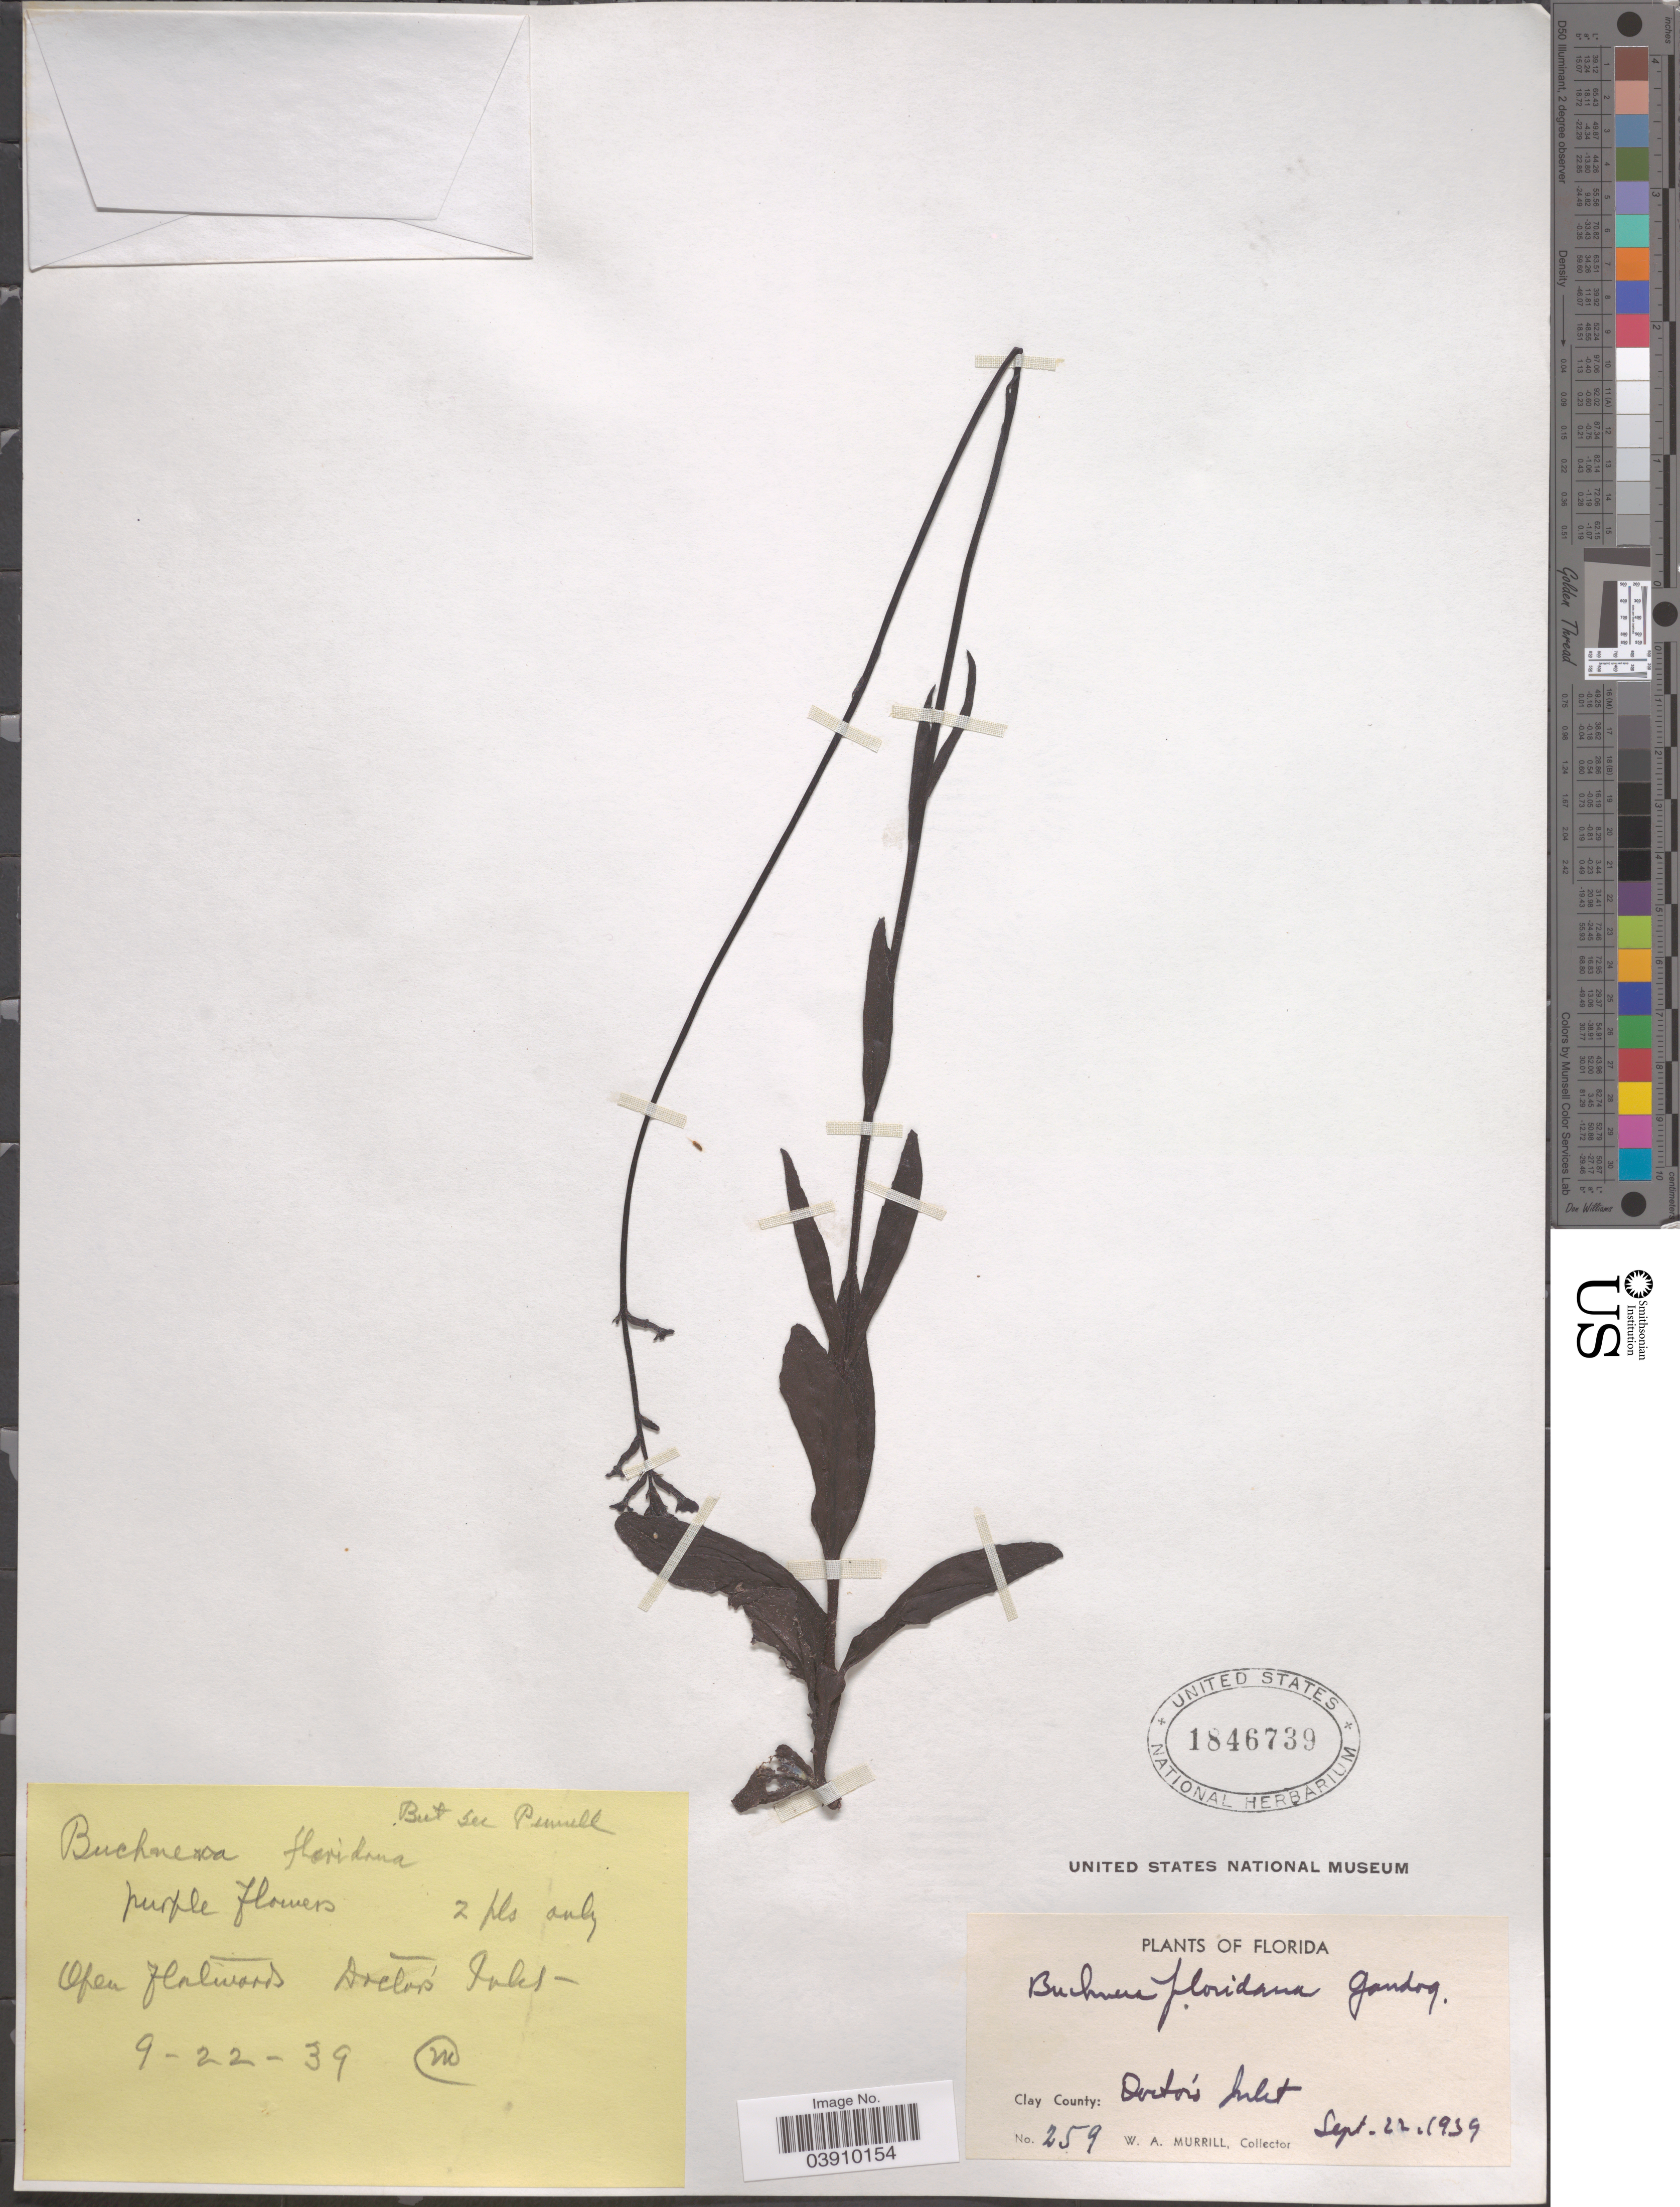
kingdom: Plantae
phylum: Tracheophyta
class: Magnoliopsida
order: Lamiales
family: Orobanchaceae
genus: Buchnera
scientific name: Buchnera floridana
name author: Gand.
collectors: W. A. Murrill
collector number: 259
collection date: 1939-09-22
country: United States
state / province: Florida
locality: Clay County: Doctor's Inlet.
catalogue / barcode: US 1846739